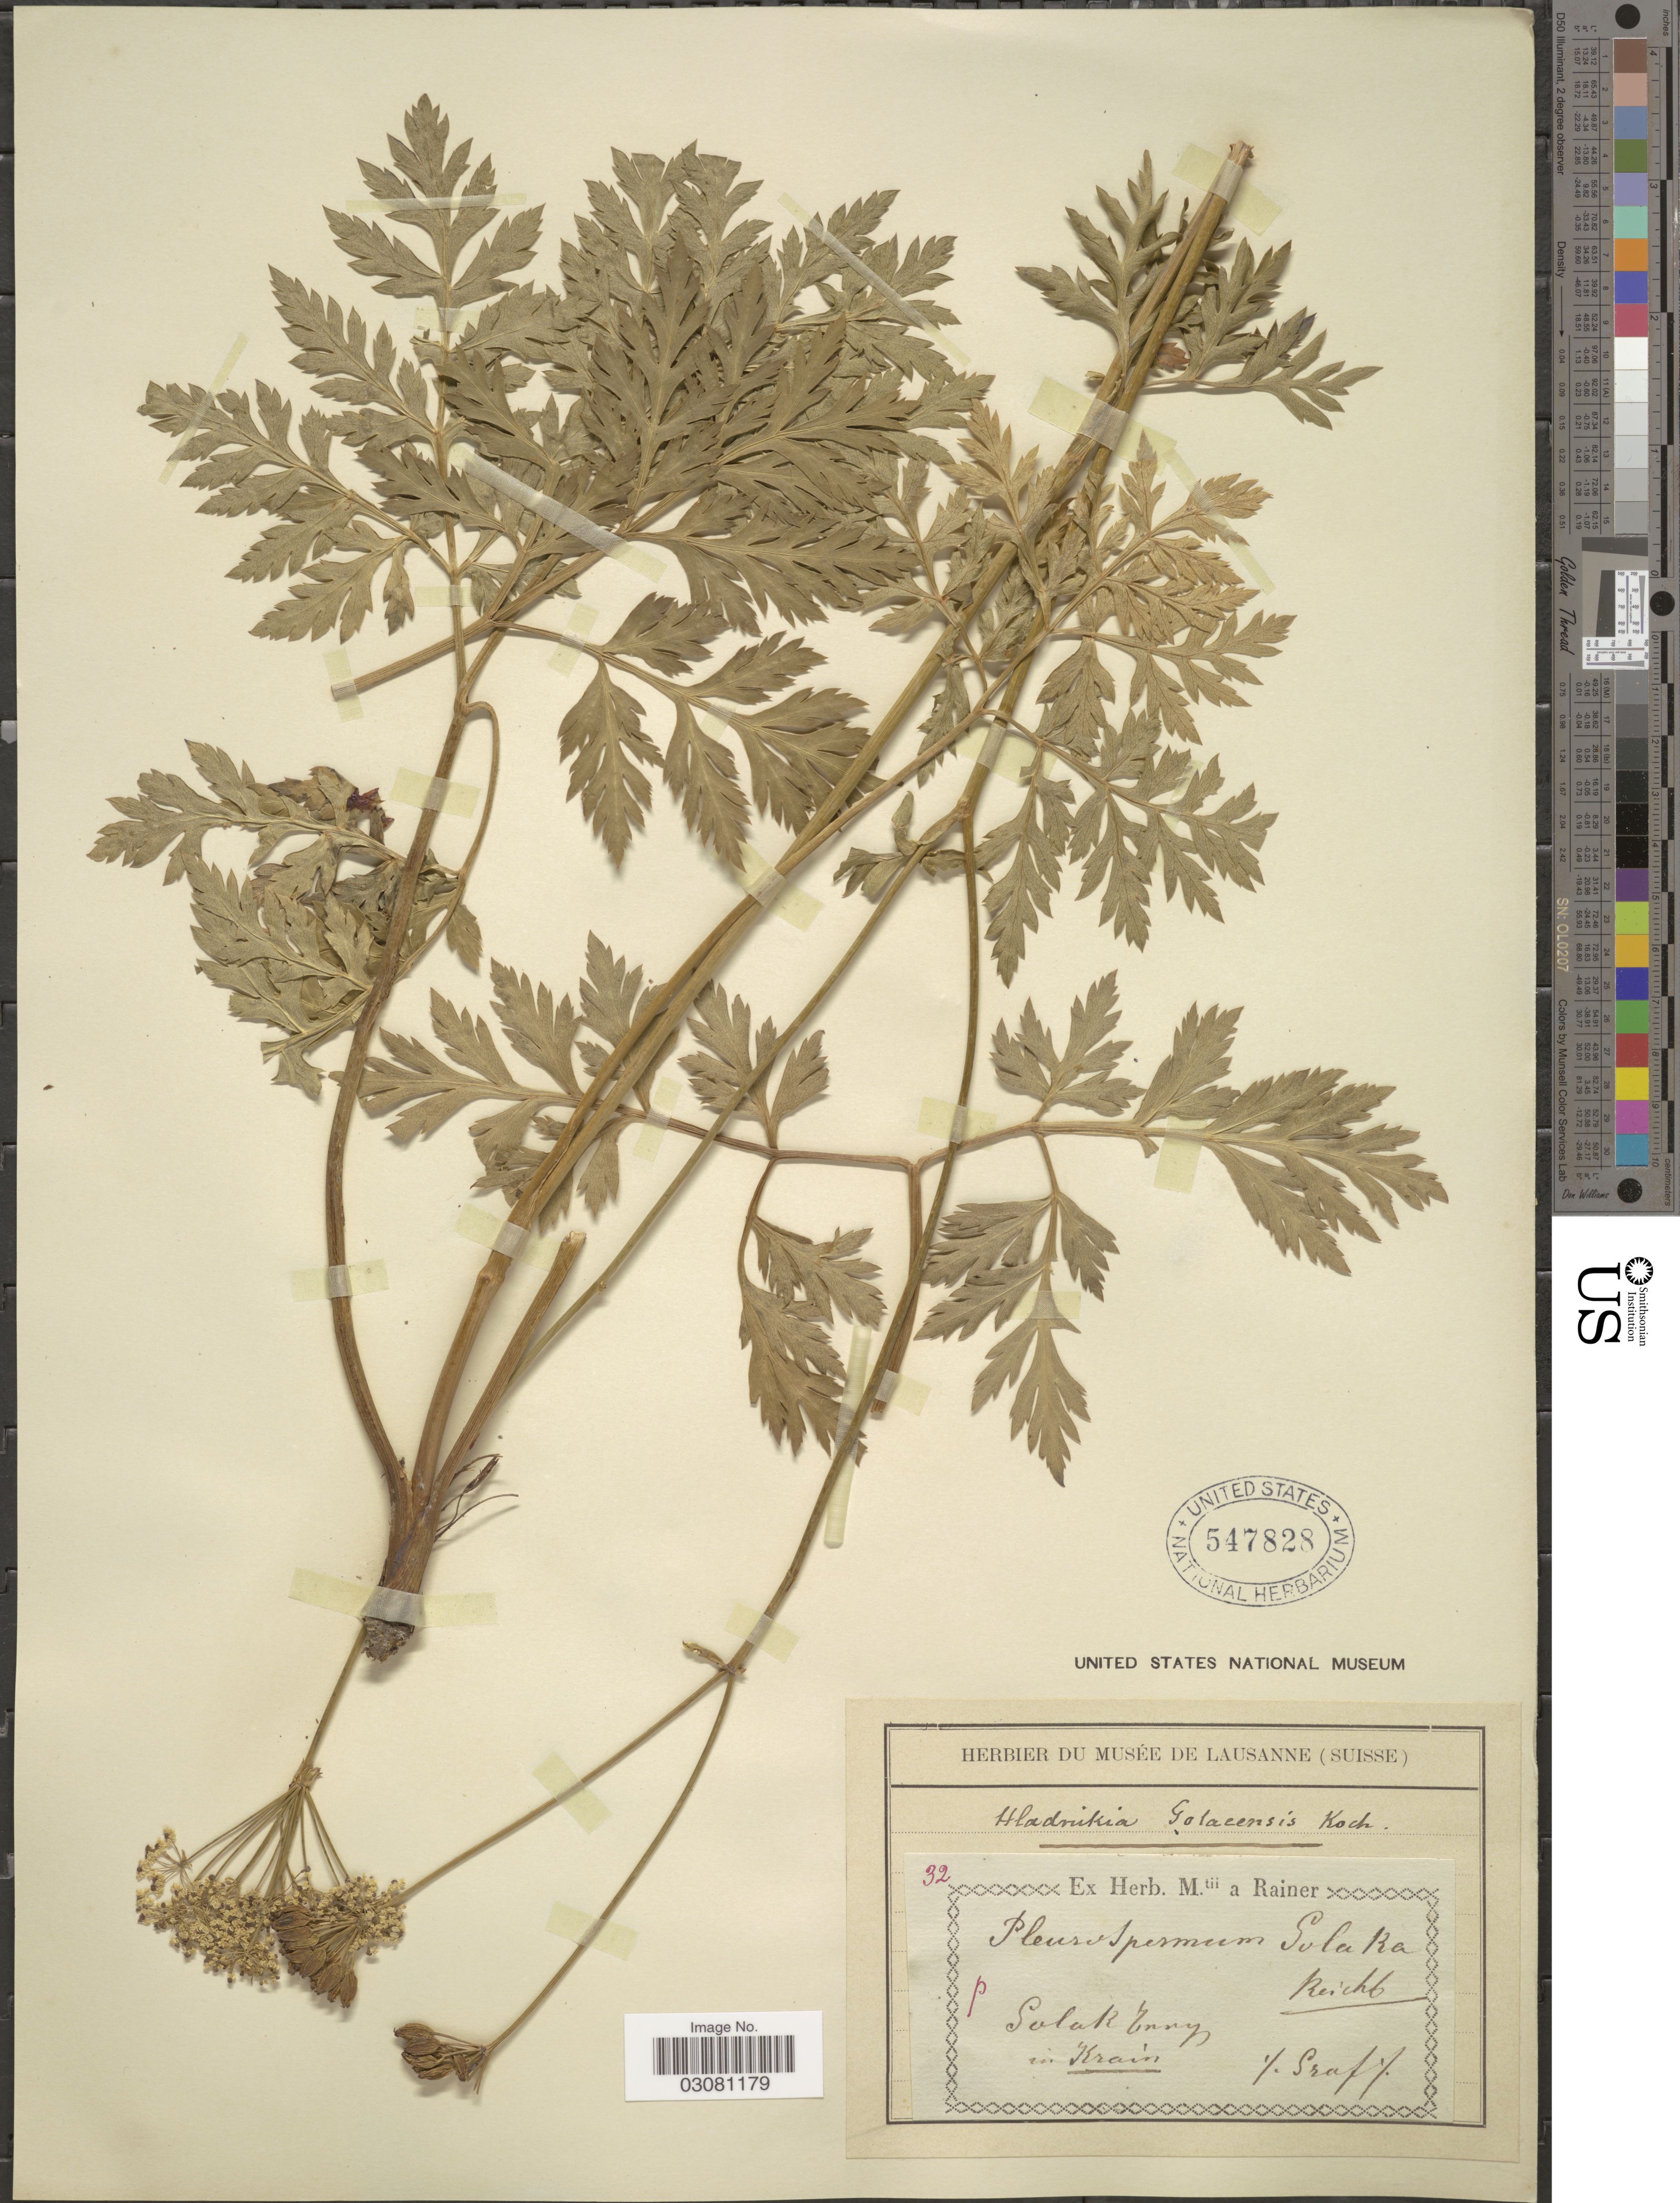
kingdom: Plantae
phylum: Tracheophyta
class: Magnoliopsida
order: Apiales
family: Apiaceae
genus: Hladnikia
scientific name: Hladnikia golaka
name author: (Hacq.) Rchb. f.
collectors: Graff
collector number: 32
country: Slovenia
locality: Solak Terry in Krain. [interpreted]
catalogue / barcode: US 547828